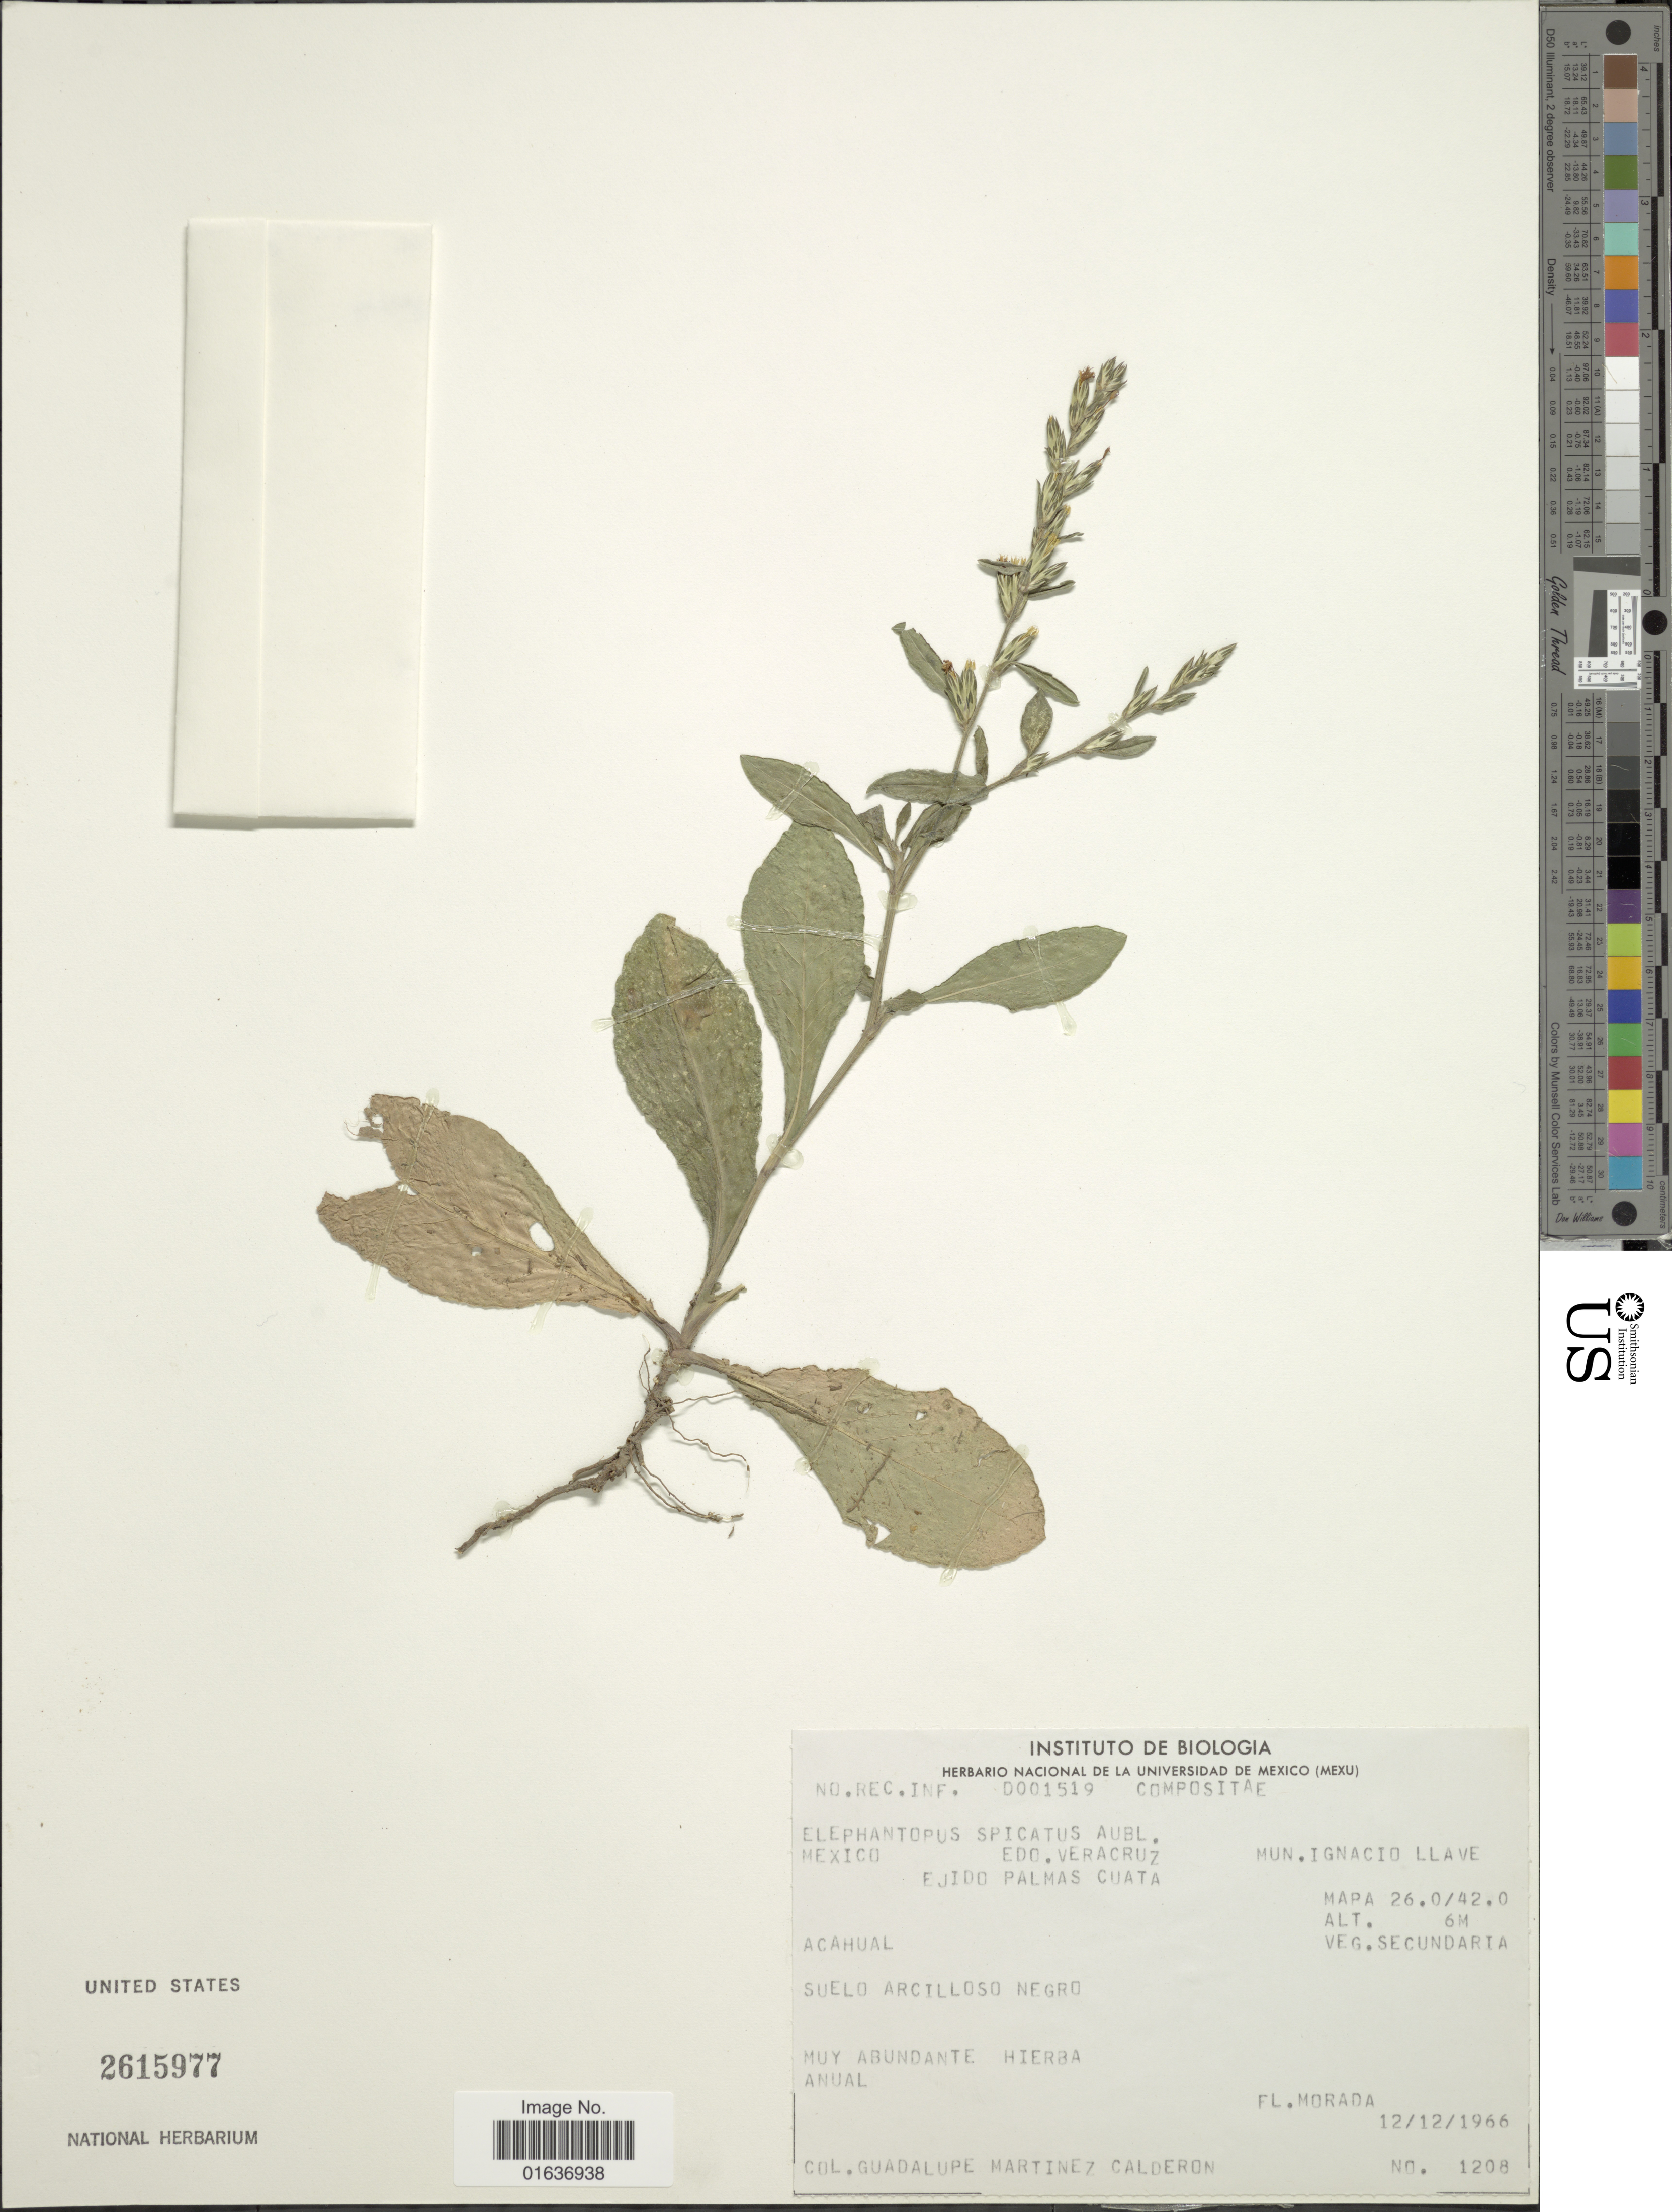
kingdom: Plantae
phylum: Tracheophyta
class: Magnoliopsida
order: Asterales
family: Asteraceae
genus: Pseudelephantopus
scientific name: Pseudelephantopus spicatus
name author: (Juss. ex Aubl.) C.F. Baker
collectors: G. Martinez-C.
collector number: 1208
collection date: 1966-12-12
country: Mexico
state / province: Veracruz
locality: Veracruz, Mun. Ignacio Llave, Ejido Palmas Cuata, veg. secundaria, Acahual, Suelo Arcilloso Negro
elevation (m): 6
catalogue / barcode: US 2615977